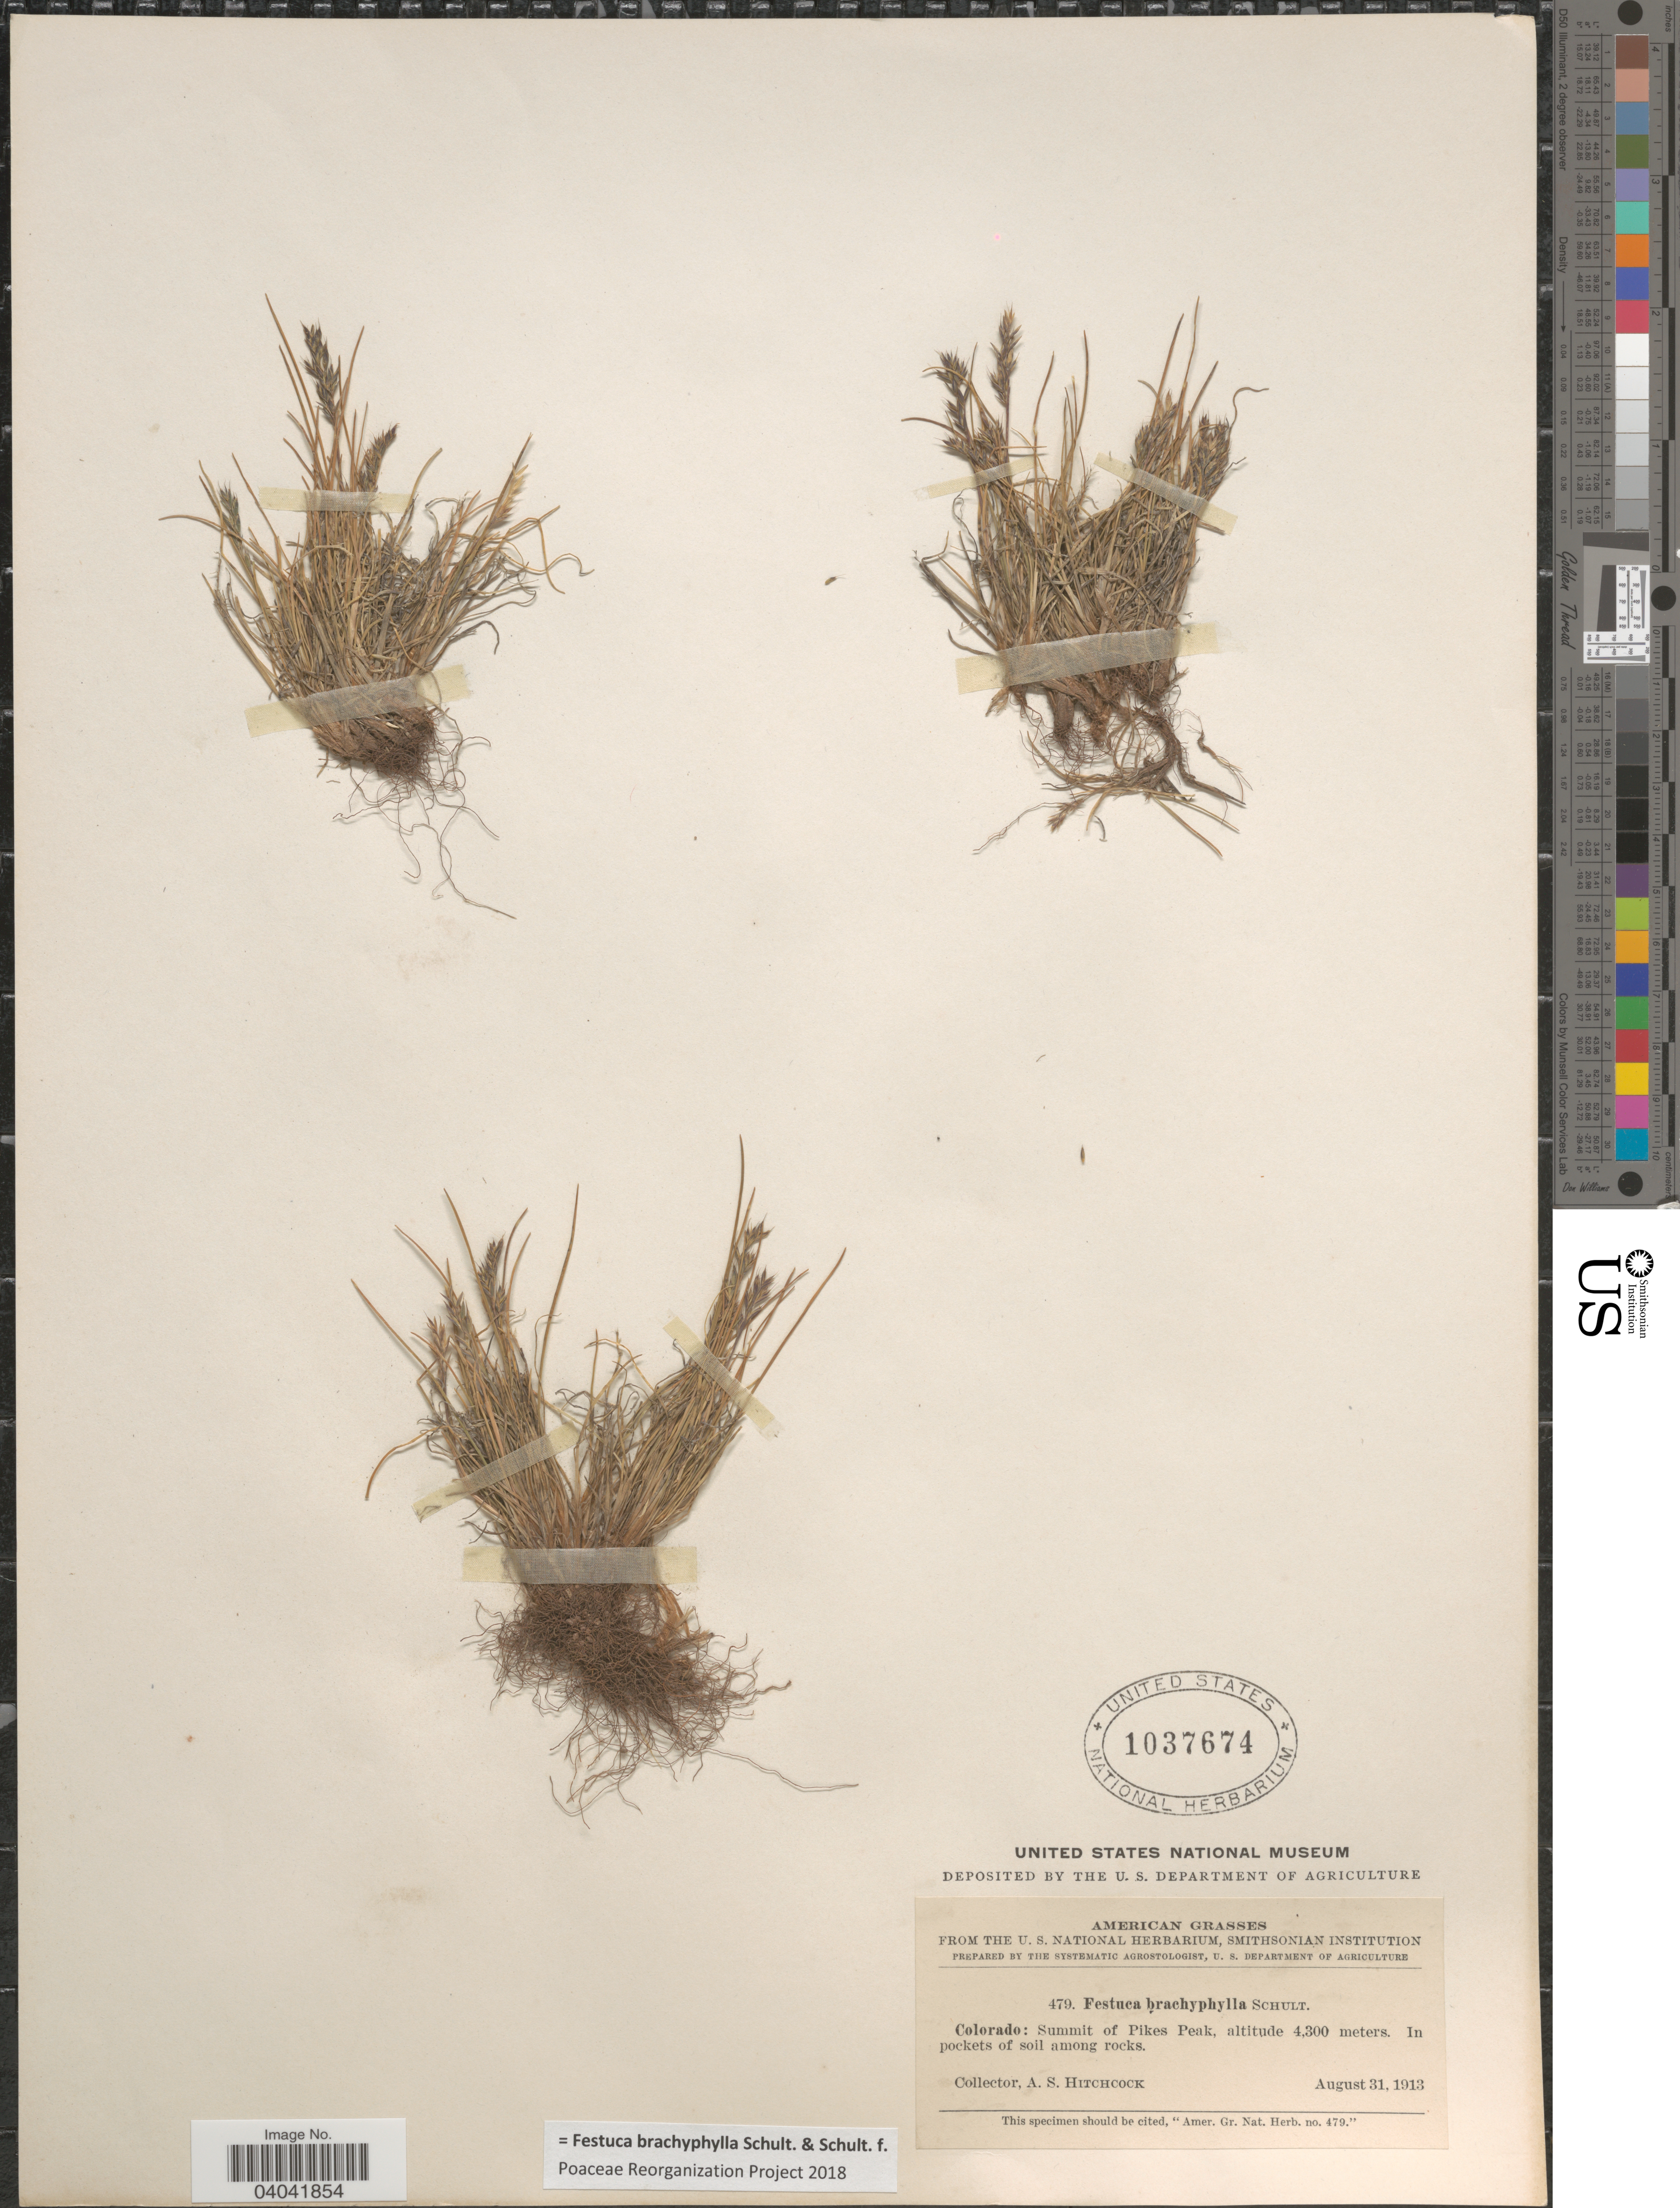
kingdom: Plantae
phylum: Tracheophyta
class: Liliopsida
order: Poales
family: Poaceae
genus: Festuca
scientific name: Festuca brachyphylla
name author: Schult. & Schult. f.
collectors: A. S. Hitchcock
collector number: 479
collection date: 1913-08-31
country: United States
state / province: Colorado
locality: Summit of Pikes Peak.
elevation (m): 4300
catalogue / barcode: US 1037674